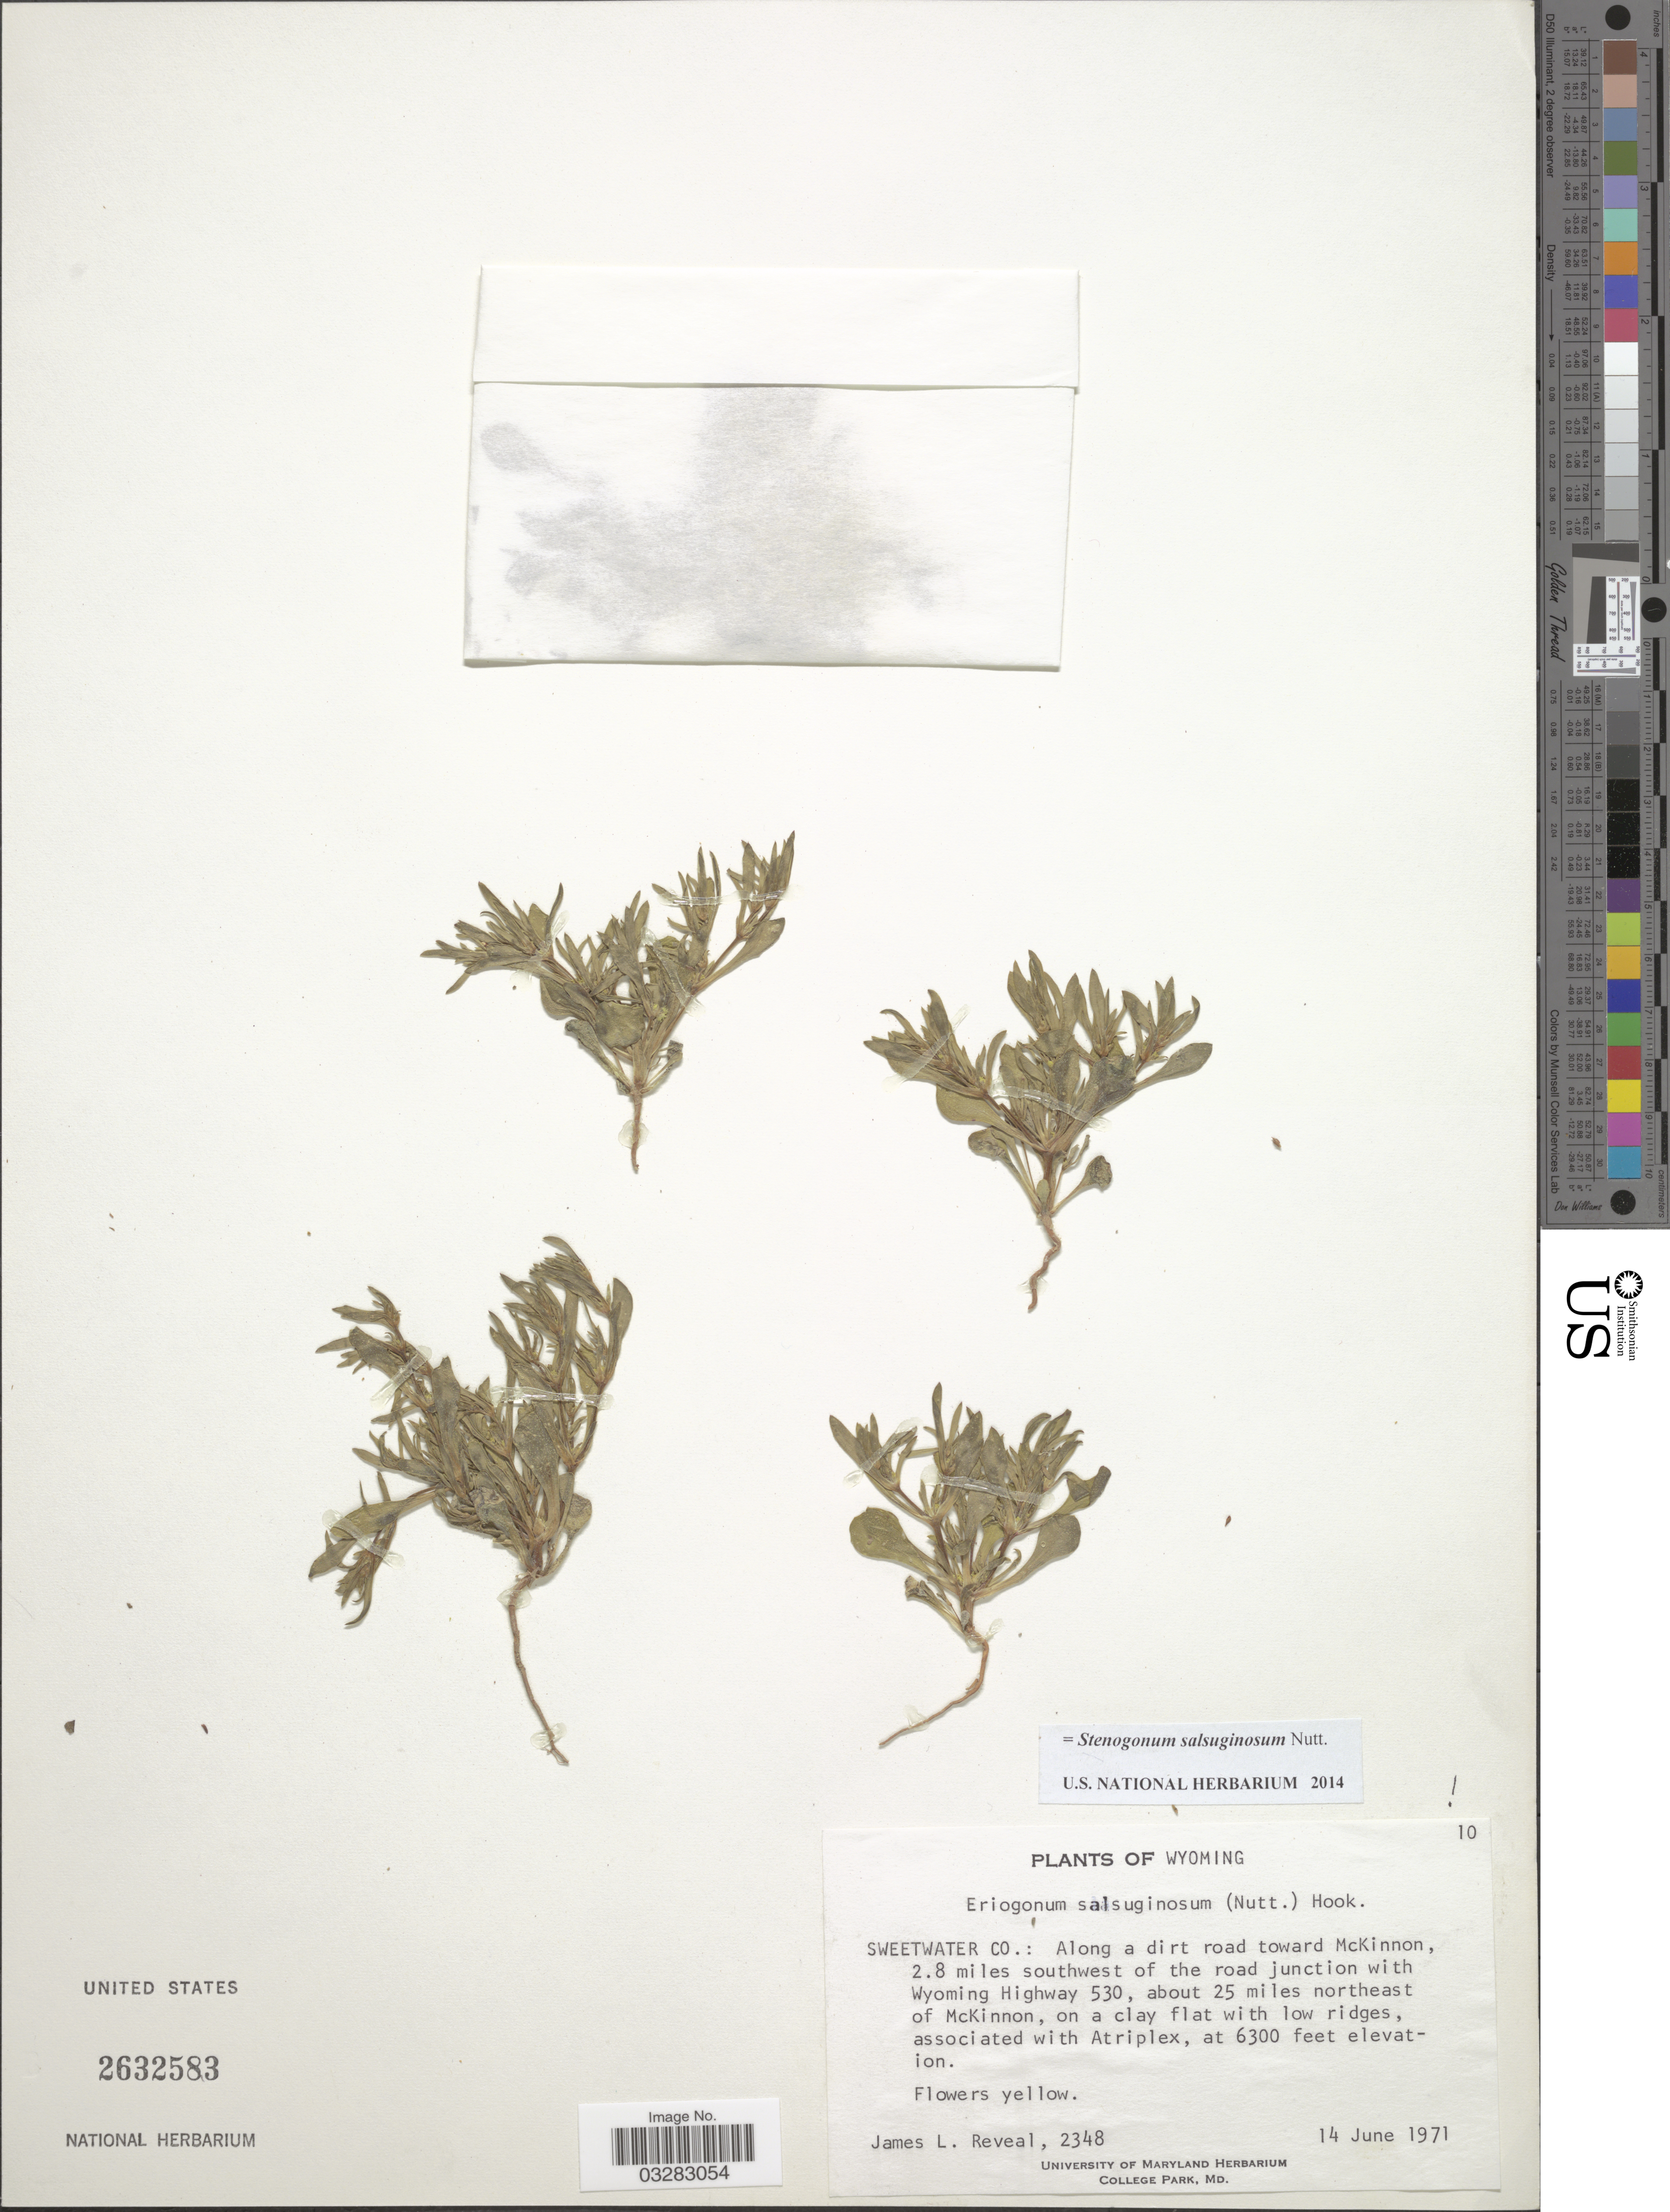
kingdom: Plantae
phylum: Tracheophyta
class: Magnoliopsida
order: Caryophyllales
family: Polygonaceae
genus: Stenogonum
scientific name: Stenogonum salsuginosum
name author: Nutt.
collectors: J. L. Reveal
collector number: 2348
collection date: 1971-06-14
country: United States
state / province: Wyoming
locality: Sweetwater Co.: Along a dirt road toward McKinnon, 2.8 miles southwest of the road junction with Wyoming Highway 530, about 25 miles northeast of McKinnon, on a clay flat with low ridges.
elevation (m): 1920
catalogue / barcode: US 2632583